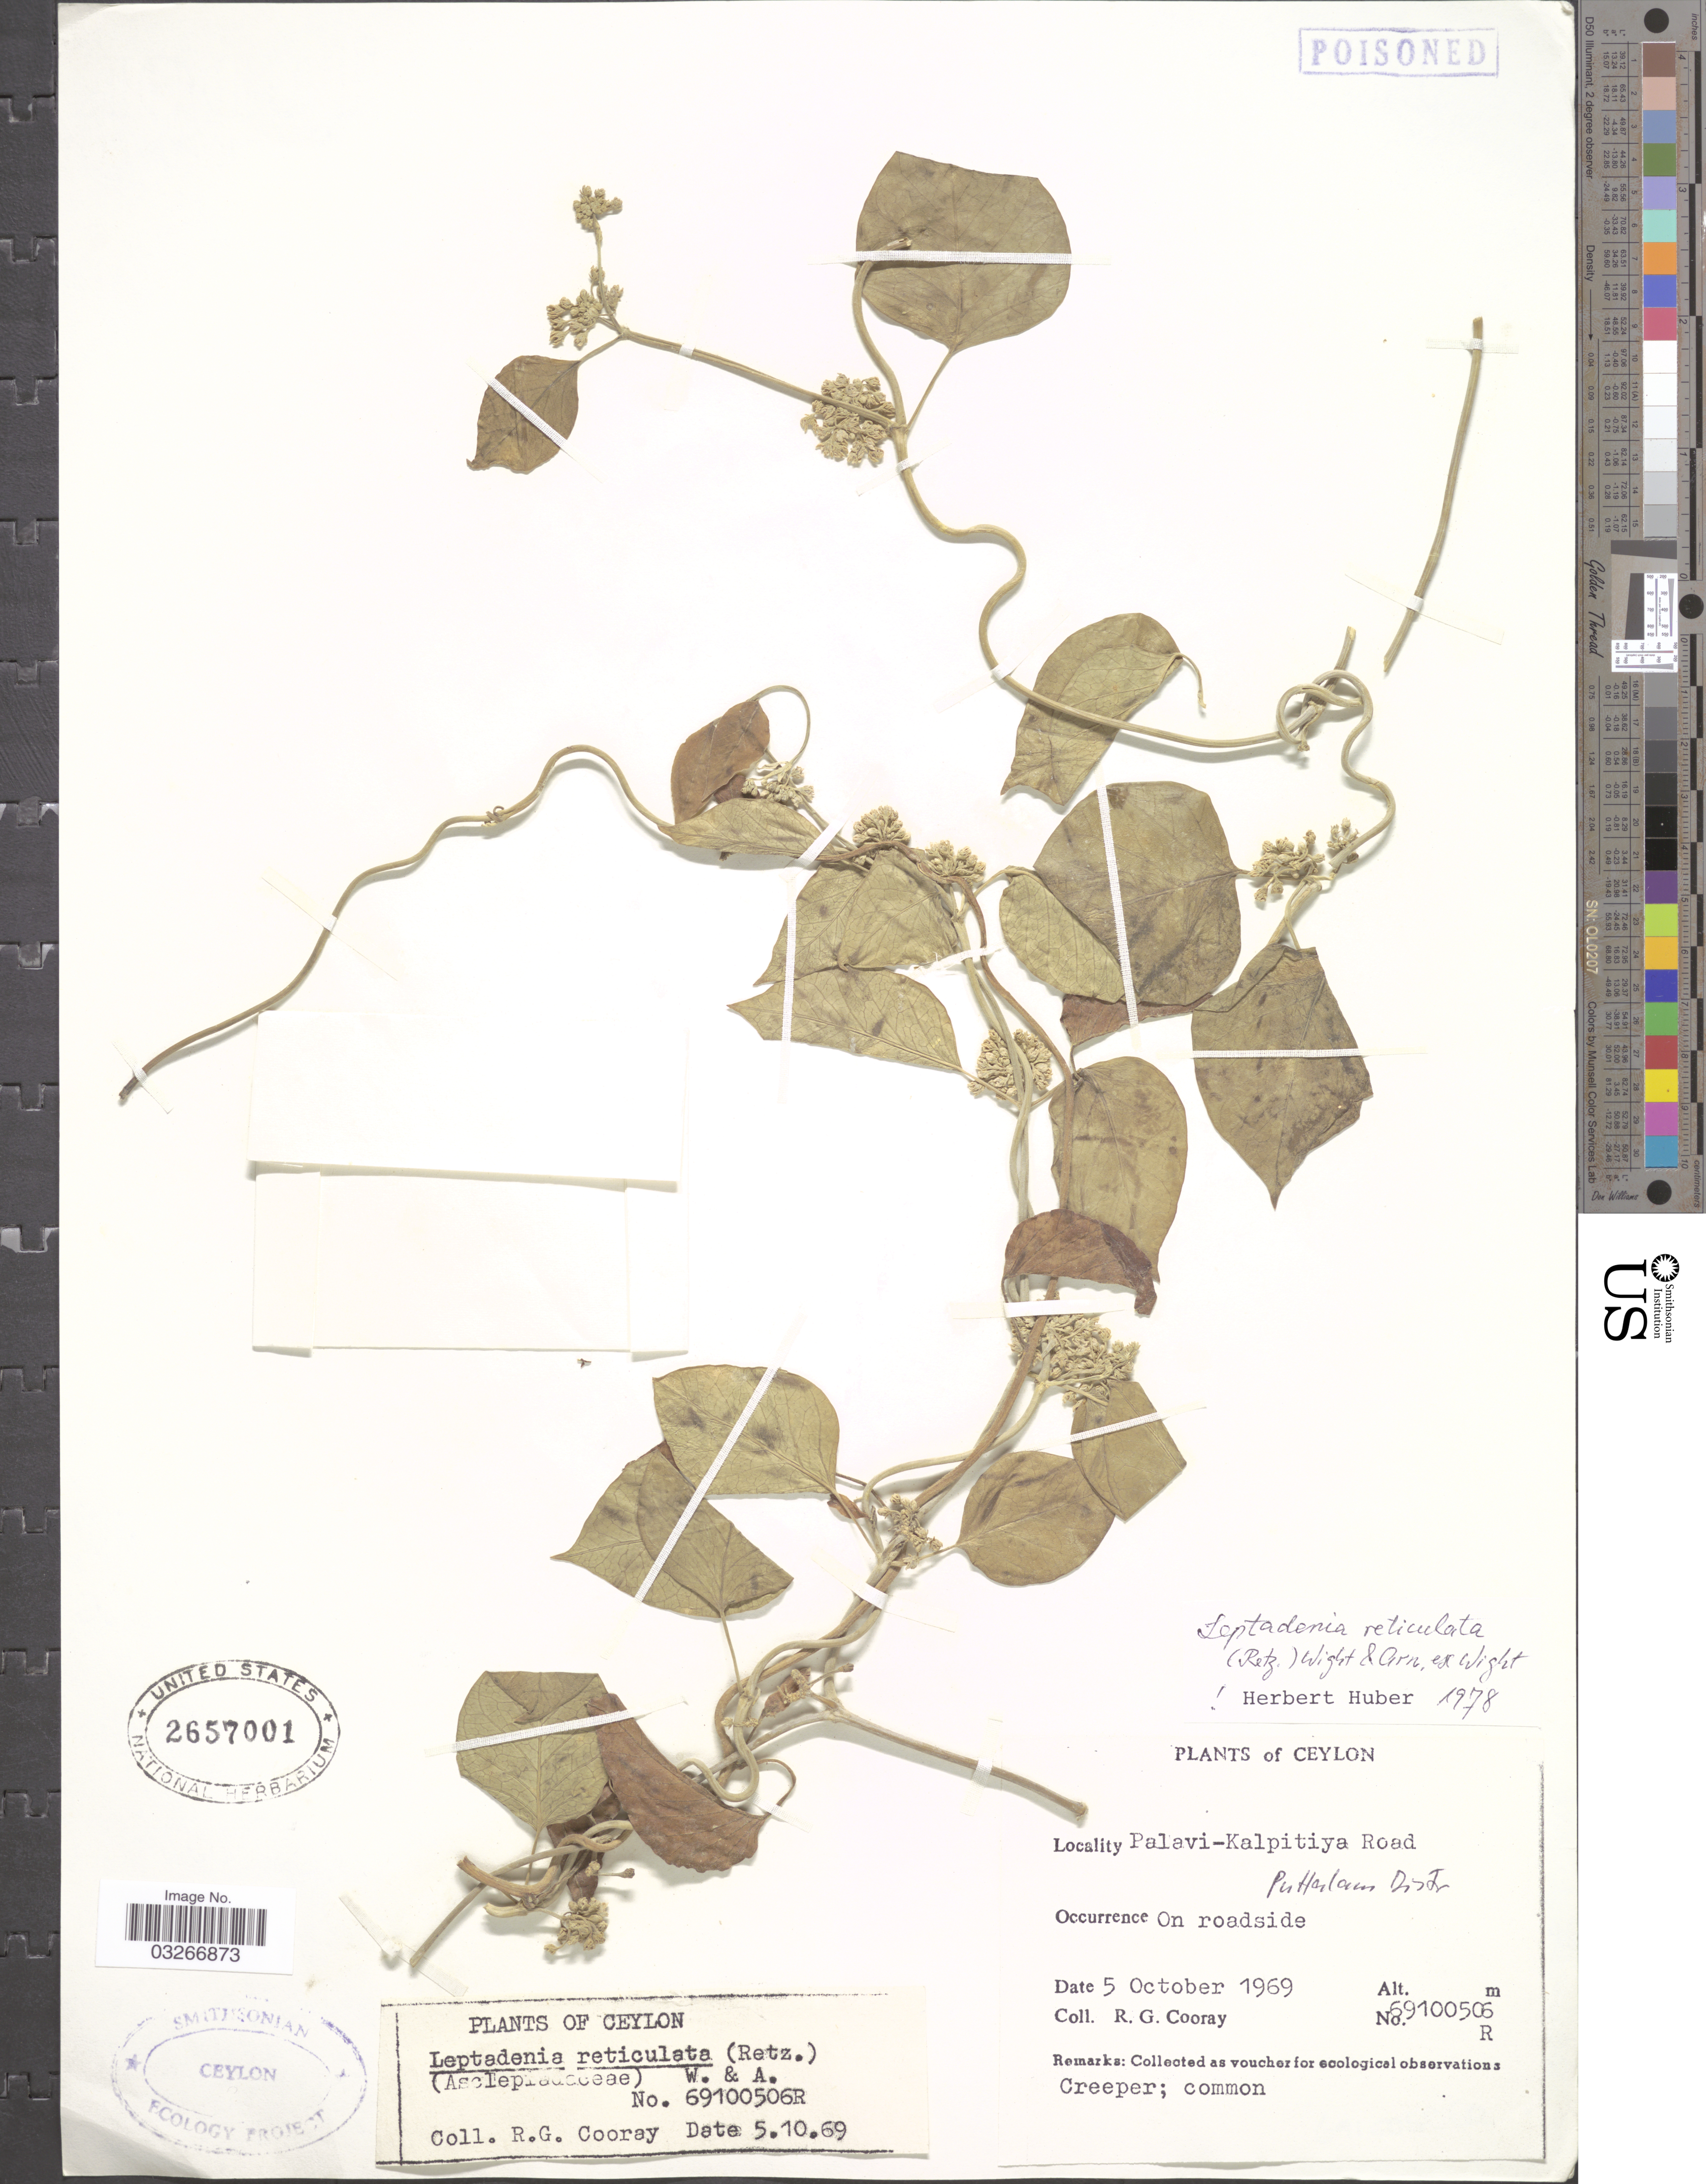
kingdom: Plantae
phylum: Tracheophyta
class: Magnoliopsida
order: Gentianales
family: Apocynaceae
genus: Leptadenia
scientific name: Leptadenia reticulata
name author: (Retz.) Wight & Arn.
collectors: R. Cooray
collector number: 69100506R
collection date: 1969-10-05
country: Sri Lanka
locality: Ceylon, Palavi-Kalpitiya Road. Puttalam Distr.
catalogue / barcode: US 2657001